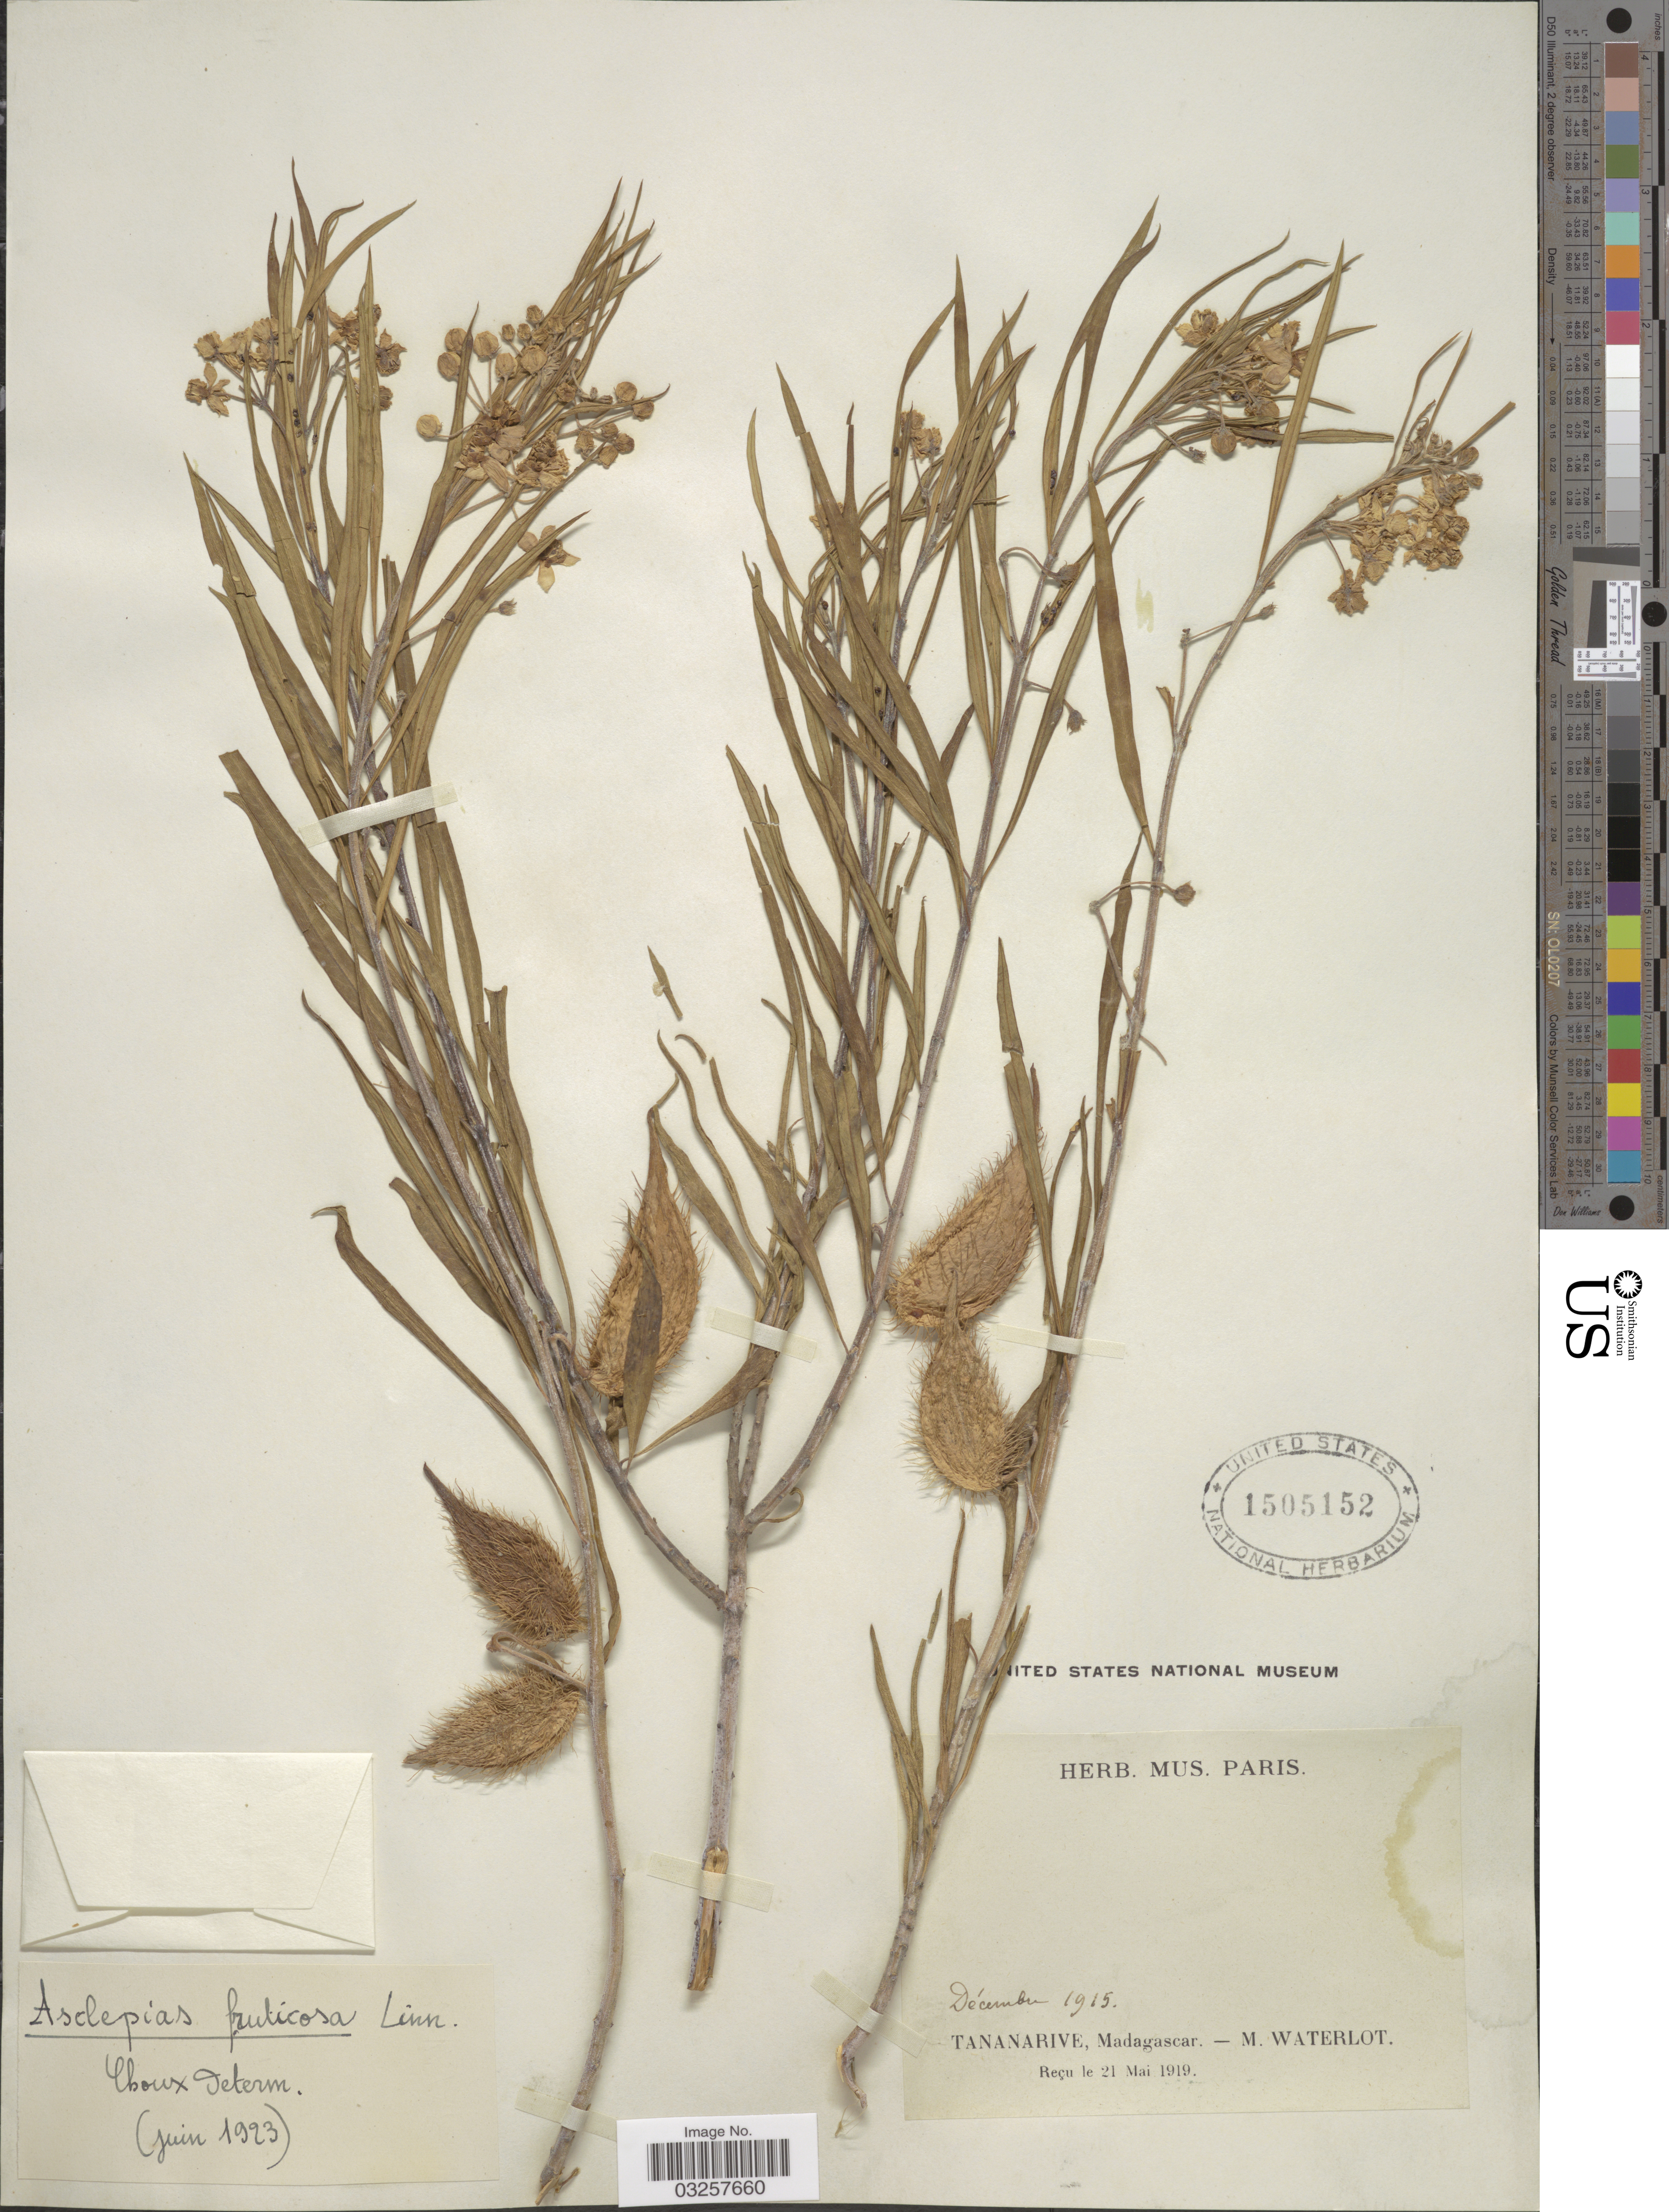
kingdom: Plantae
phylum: Tracheophyta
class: Magnoliopsida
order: Gentianales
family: Apocynaceae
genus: Asclepias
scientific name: Asclepias fruticosa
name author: L.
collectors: M. Waterlot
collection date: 1915-12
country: Madagascar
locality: Tananarive.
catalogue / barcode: US 1505152